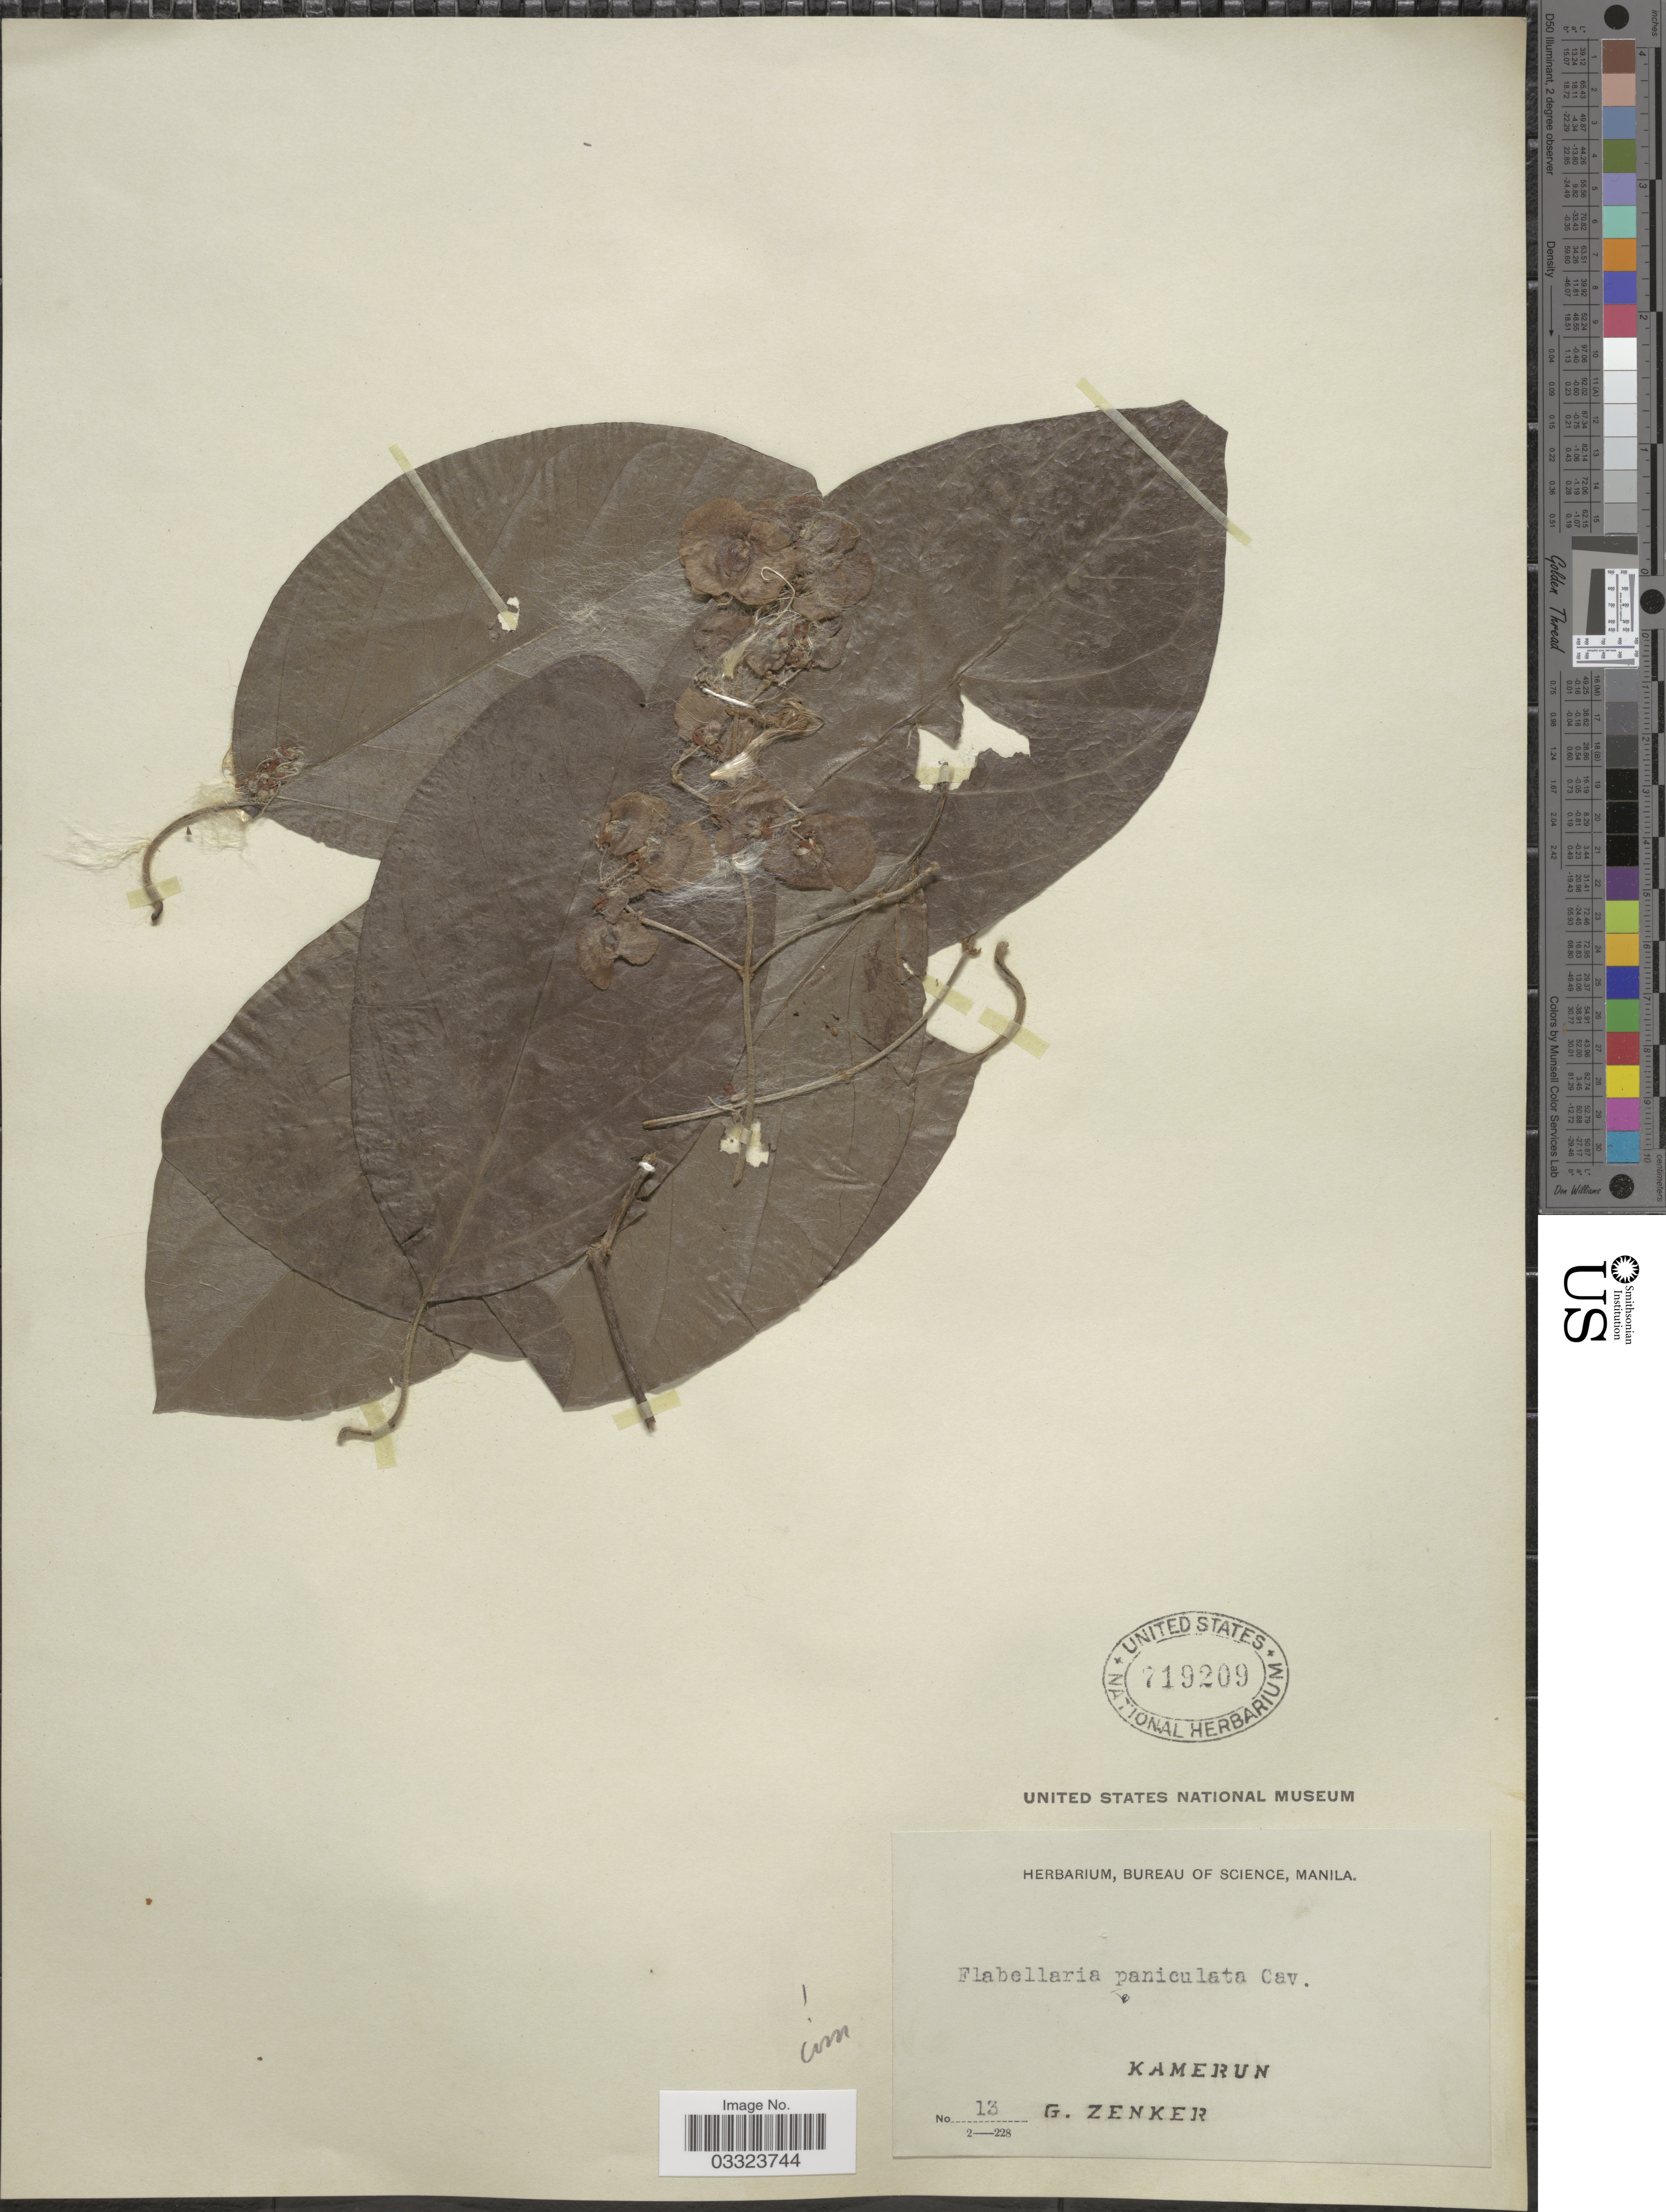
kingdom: Plantae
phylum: Tracheophyta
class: Magnoliopsida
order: Malpighiales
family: Malpighiaceae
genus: Flabellaria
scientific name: Flabellaria paniculata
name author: Cav.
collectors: G. A. Zenker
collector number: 13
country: Cameroon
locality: Kamerun.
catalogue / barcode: US 719209